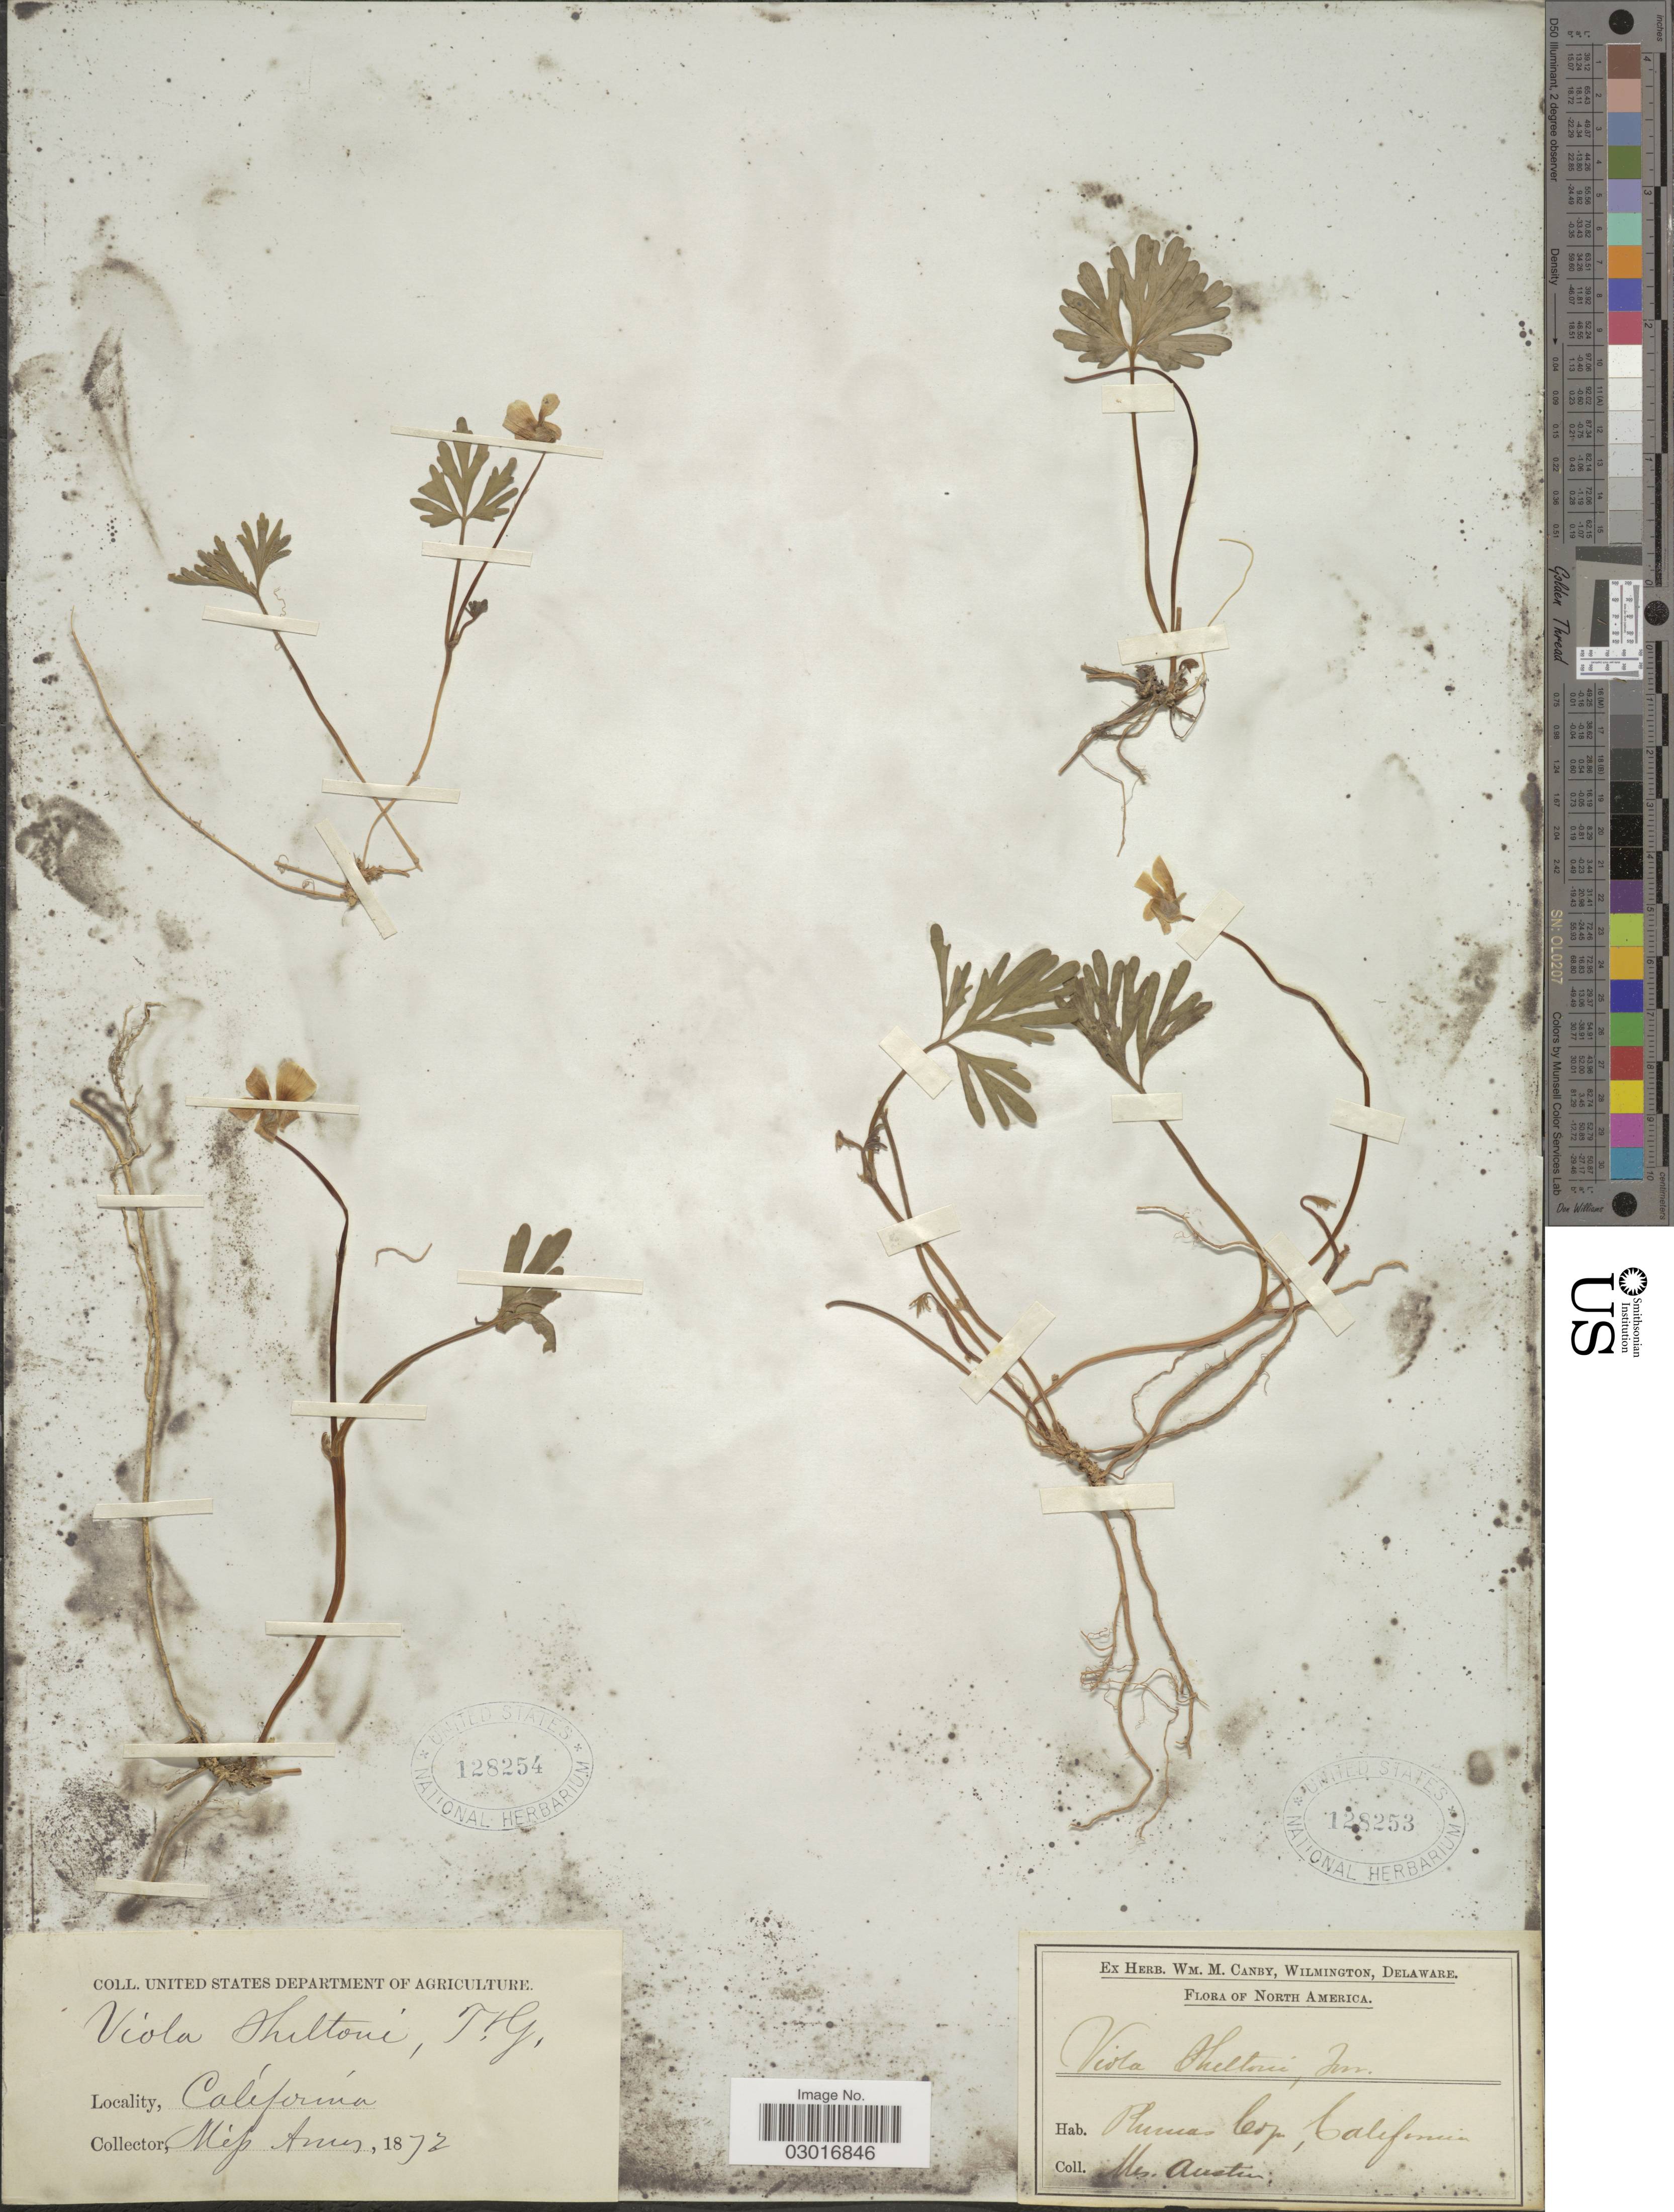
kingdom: Plantae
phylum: Tracheophyta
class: Magnoliopsida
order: Malpighiales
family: Violaceae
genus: Viola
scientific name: Viola sheltonii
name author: Torr.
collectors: Miss Ames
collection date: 1872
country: United States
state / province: California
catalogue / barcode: US 128254